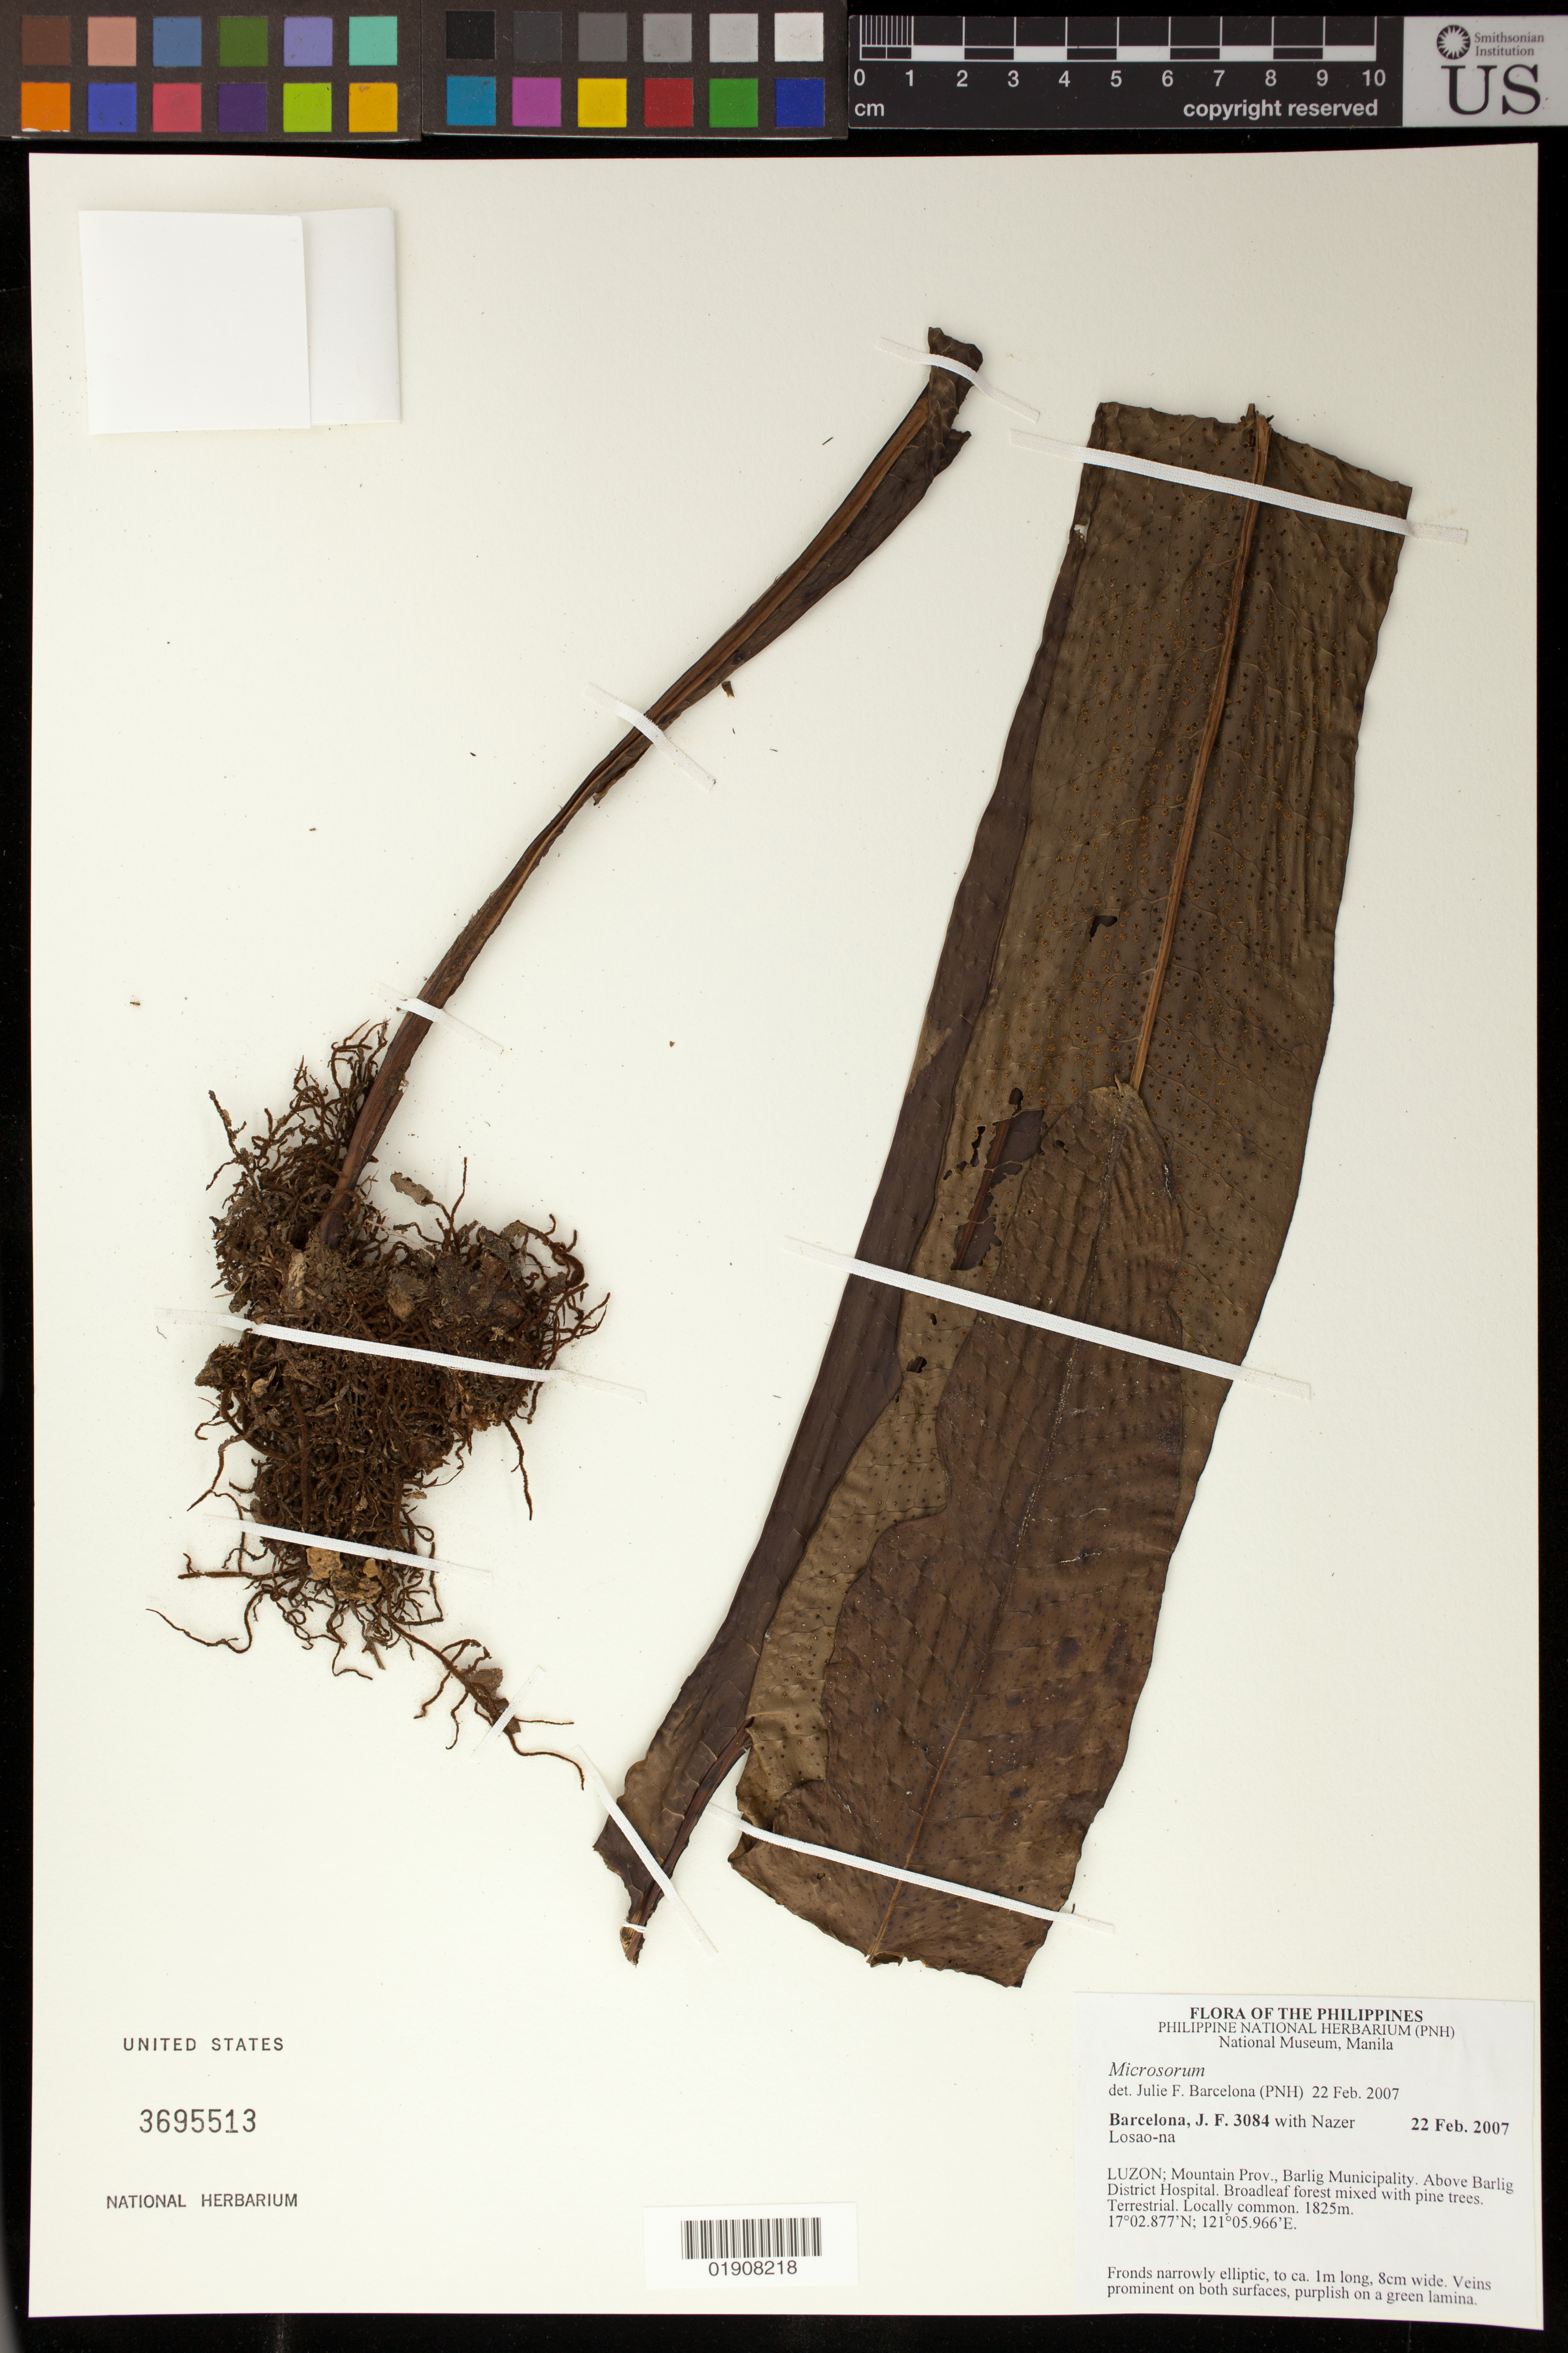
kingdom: Plantae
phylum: Tracheophyta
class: Polypodiopsida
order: Polypodiales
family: Polypodiaceae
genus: Microsorum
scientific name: Microsorum sp.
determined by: Barcelona, J. F.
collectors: J. F. Barcelona & N. Losao-na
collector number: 3084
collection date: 2007-02-22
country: Philippines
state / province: Cordillera (Administrative Region)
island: Luzon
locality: Luzon; Mountain Prov., Barlig Municipality. Above Barlig District Hospital.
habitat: Broadleaf forest mixed with pine trees.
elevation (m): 1825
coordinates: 17 02.877 N, 121 05.966 E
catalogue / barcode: US 3695513